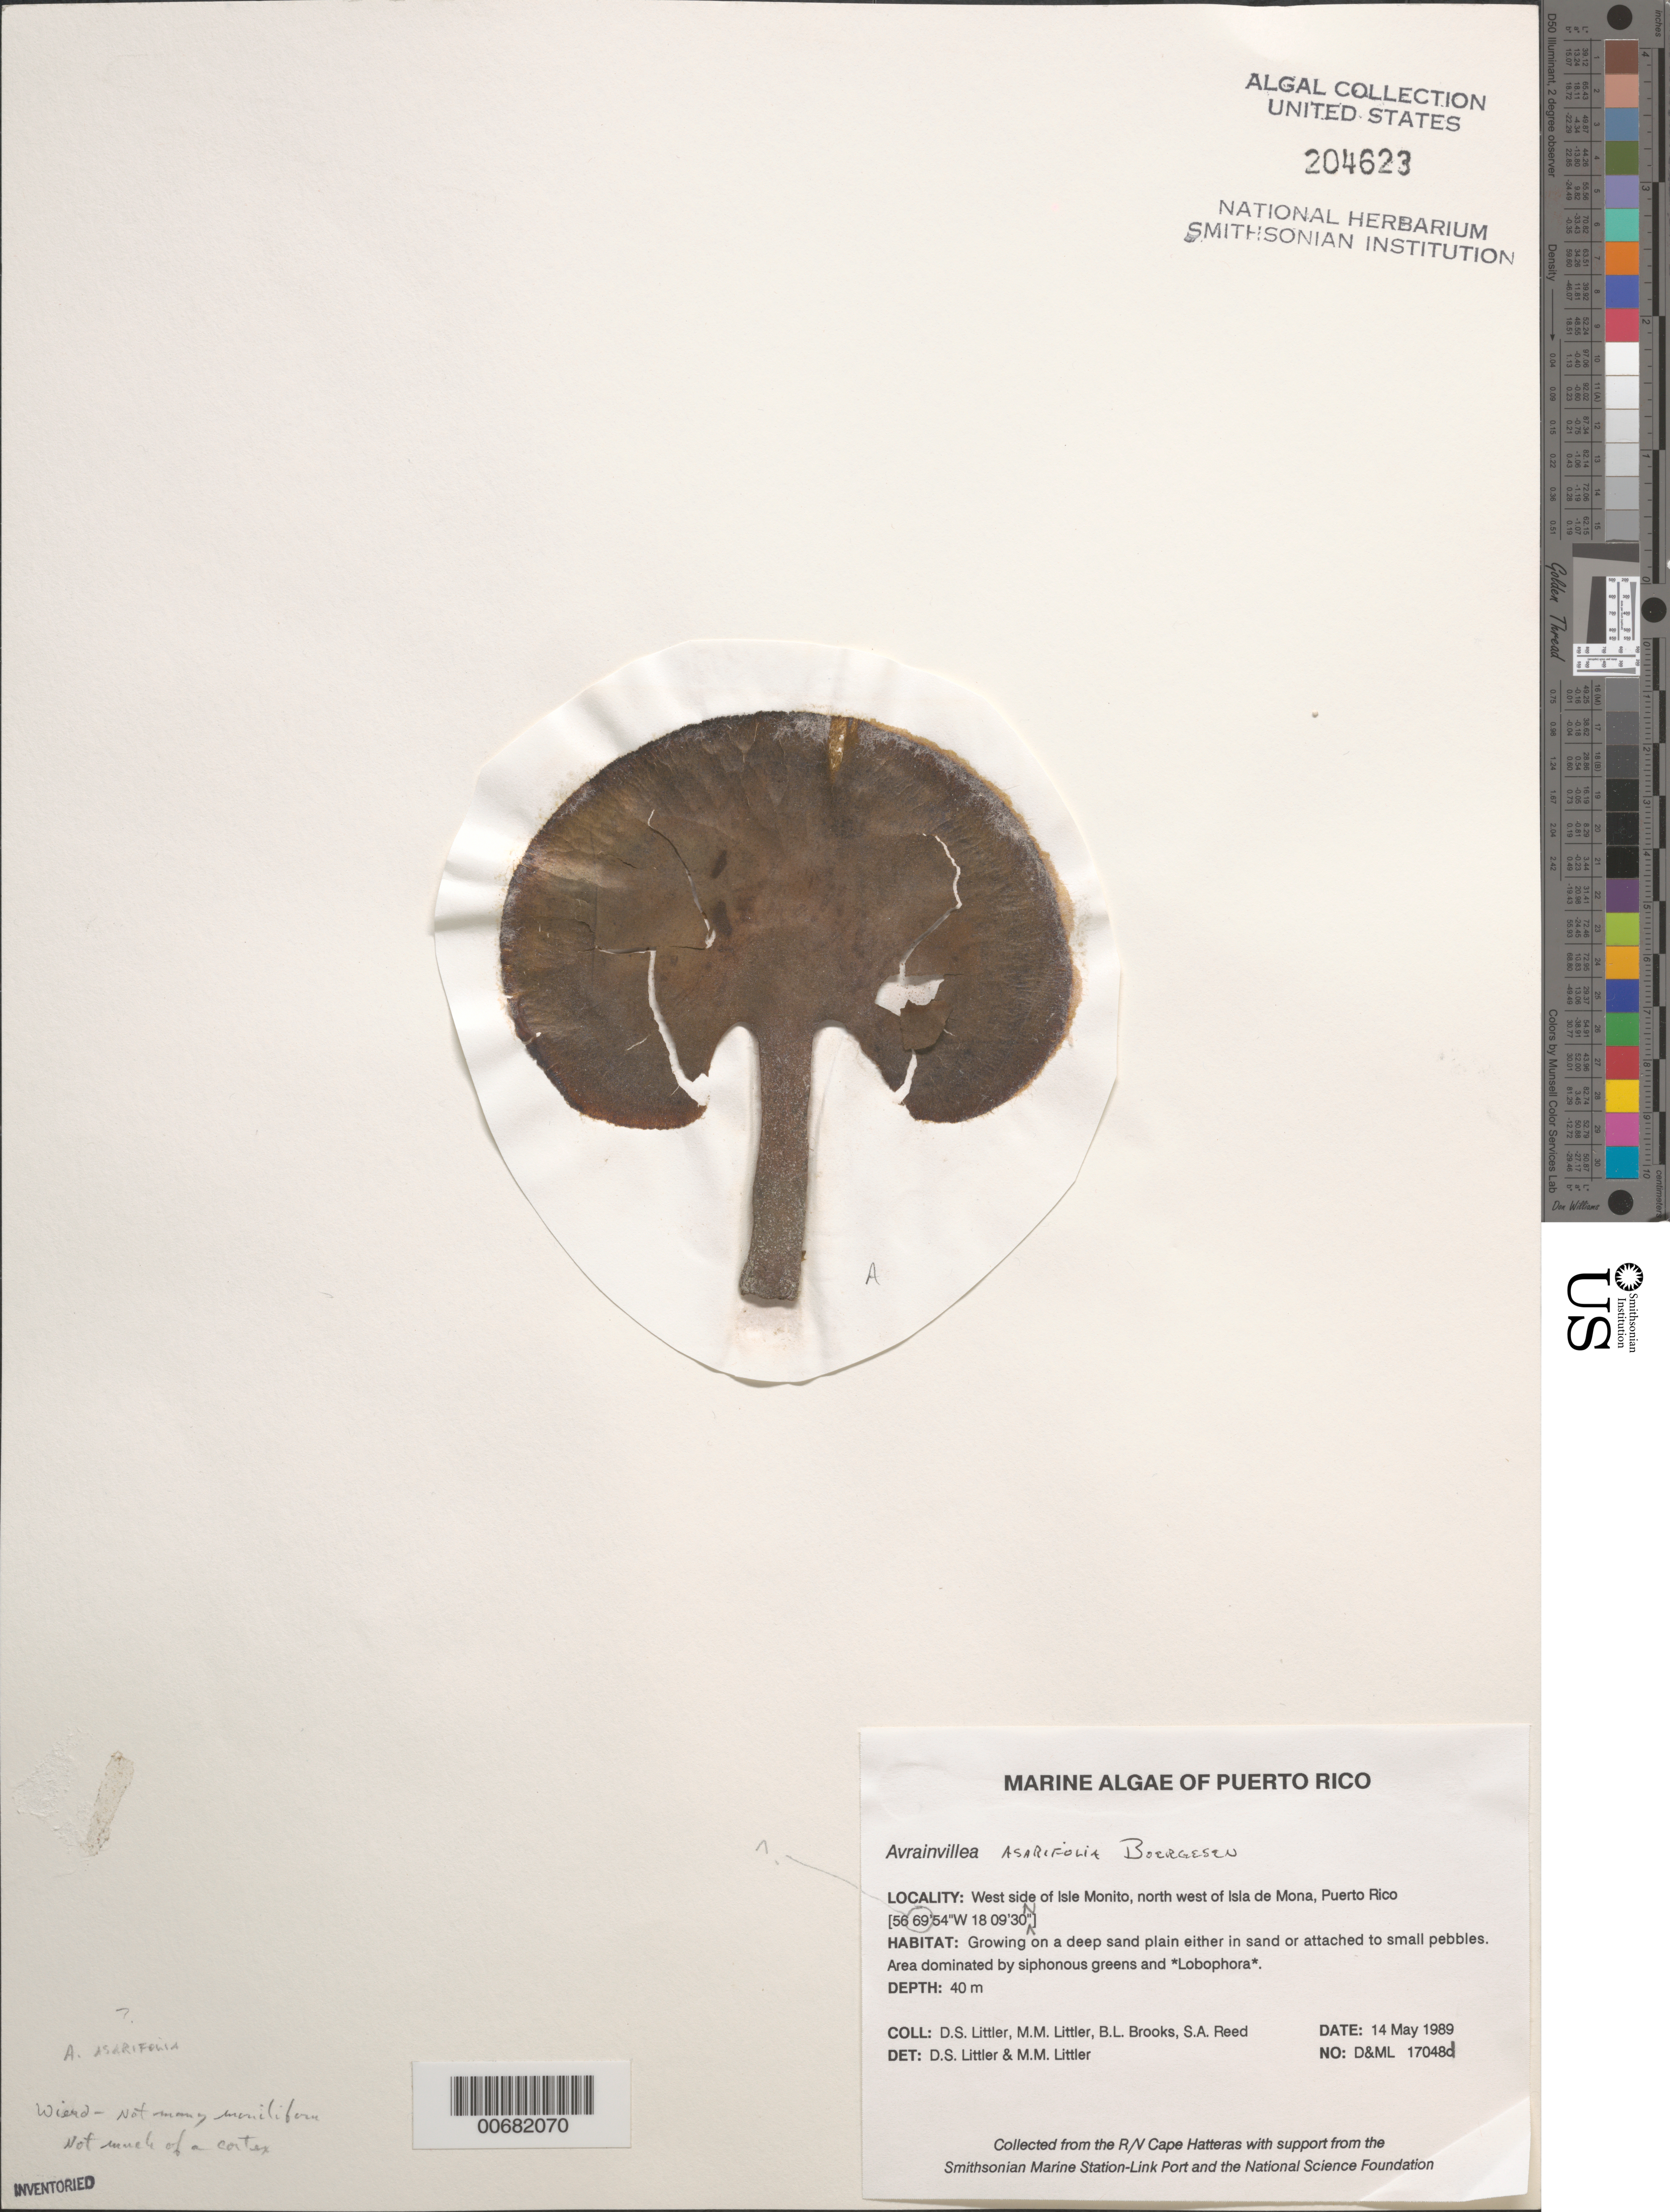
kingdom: Plantae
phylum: Chlorophyta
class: Ulvophyceae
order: Bryopsidales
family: Dichotomosiphonaceae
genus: Avrainvillea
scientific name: Avrainvillea asarifolia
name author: Børgesen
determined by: Littler, D. S.; Littler, M. M.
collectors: D. S. Littler, M. M. Littler, B. Brooks & S. Reed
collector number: D&ML 17048d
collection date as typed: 14 May 1989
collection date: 1989-05-14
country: Puerto Rico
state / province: Mayaguëz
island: Monito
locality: Isla Monito, northwest of Isla de Mona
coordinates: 18 09' 30" N, 56 69' 54" W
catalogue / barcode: US 204623